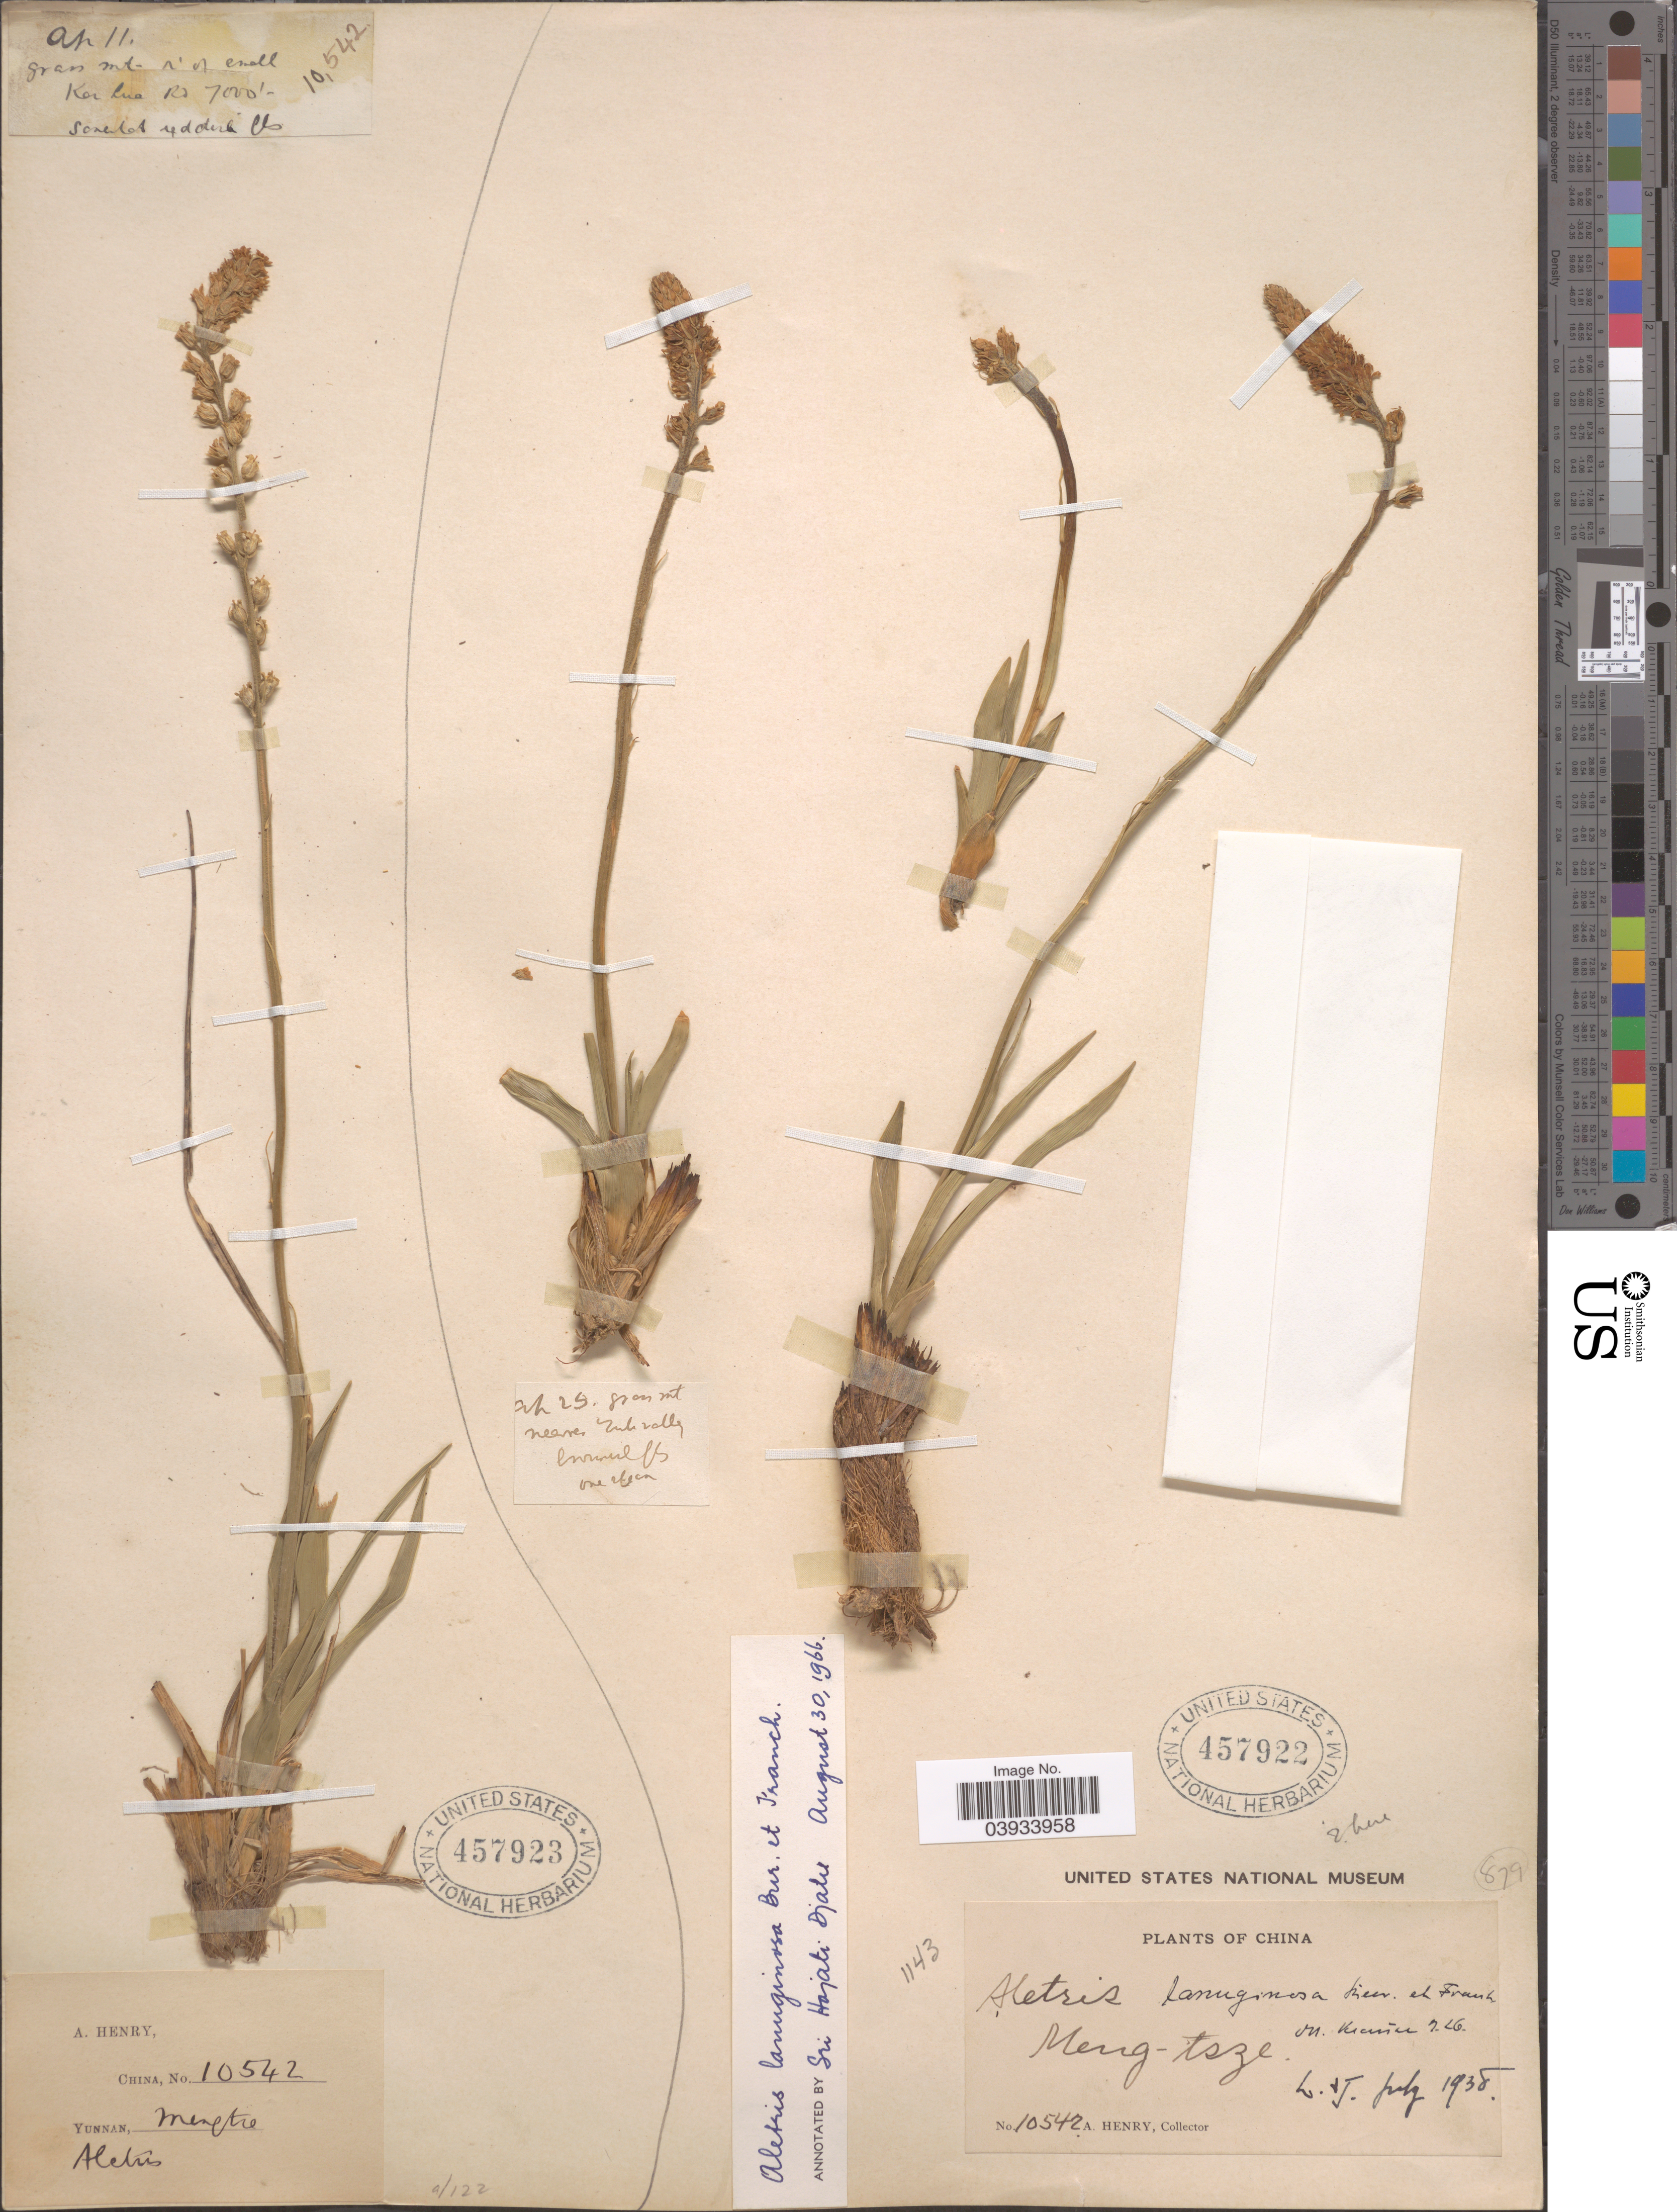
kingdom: Plantae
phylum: Tracheophyta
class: Liliopsida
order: Dioscoreales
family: Nartheciaceae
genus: Aletris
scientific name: Aletris lanuginosa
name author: Bureau & Franch.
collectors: A. Henry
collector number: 10542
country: China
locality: Meng-tsze.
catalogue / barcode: US 457922